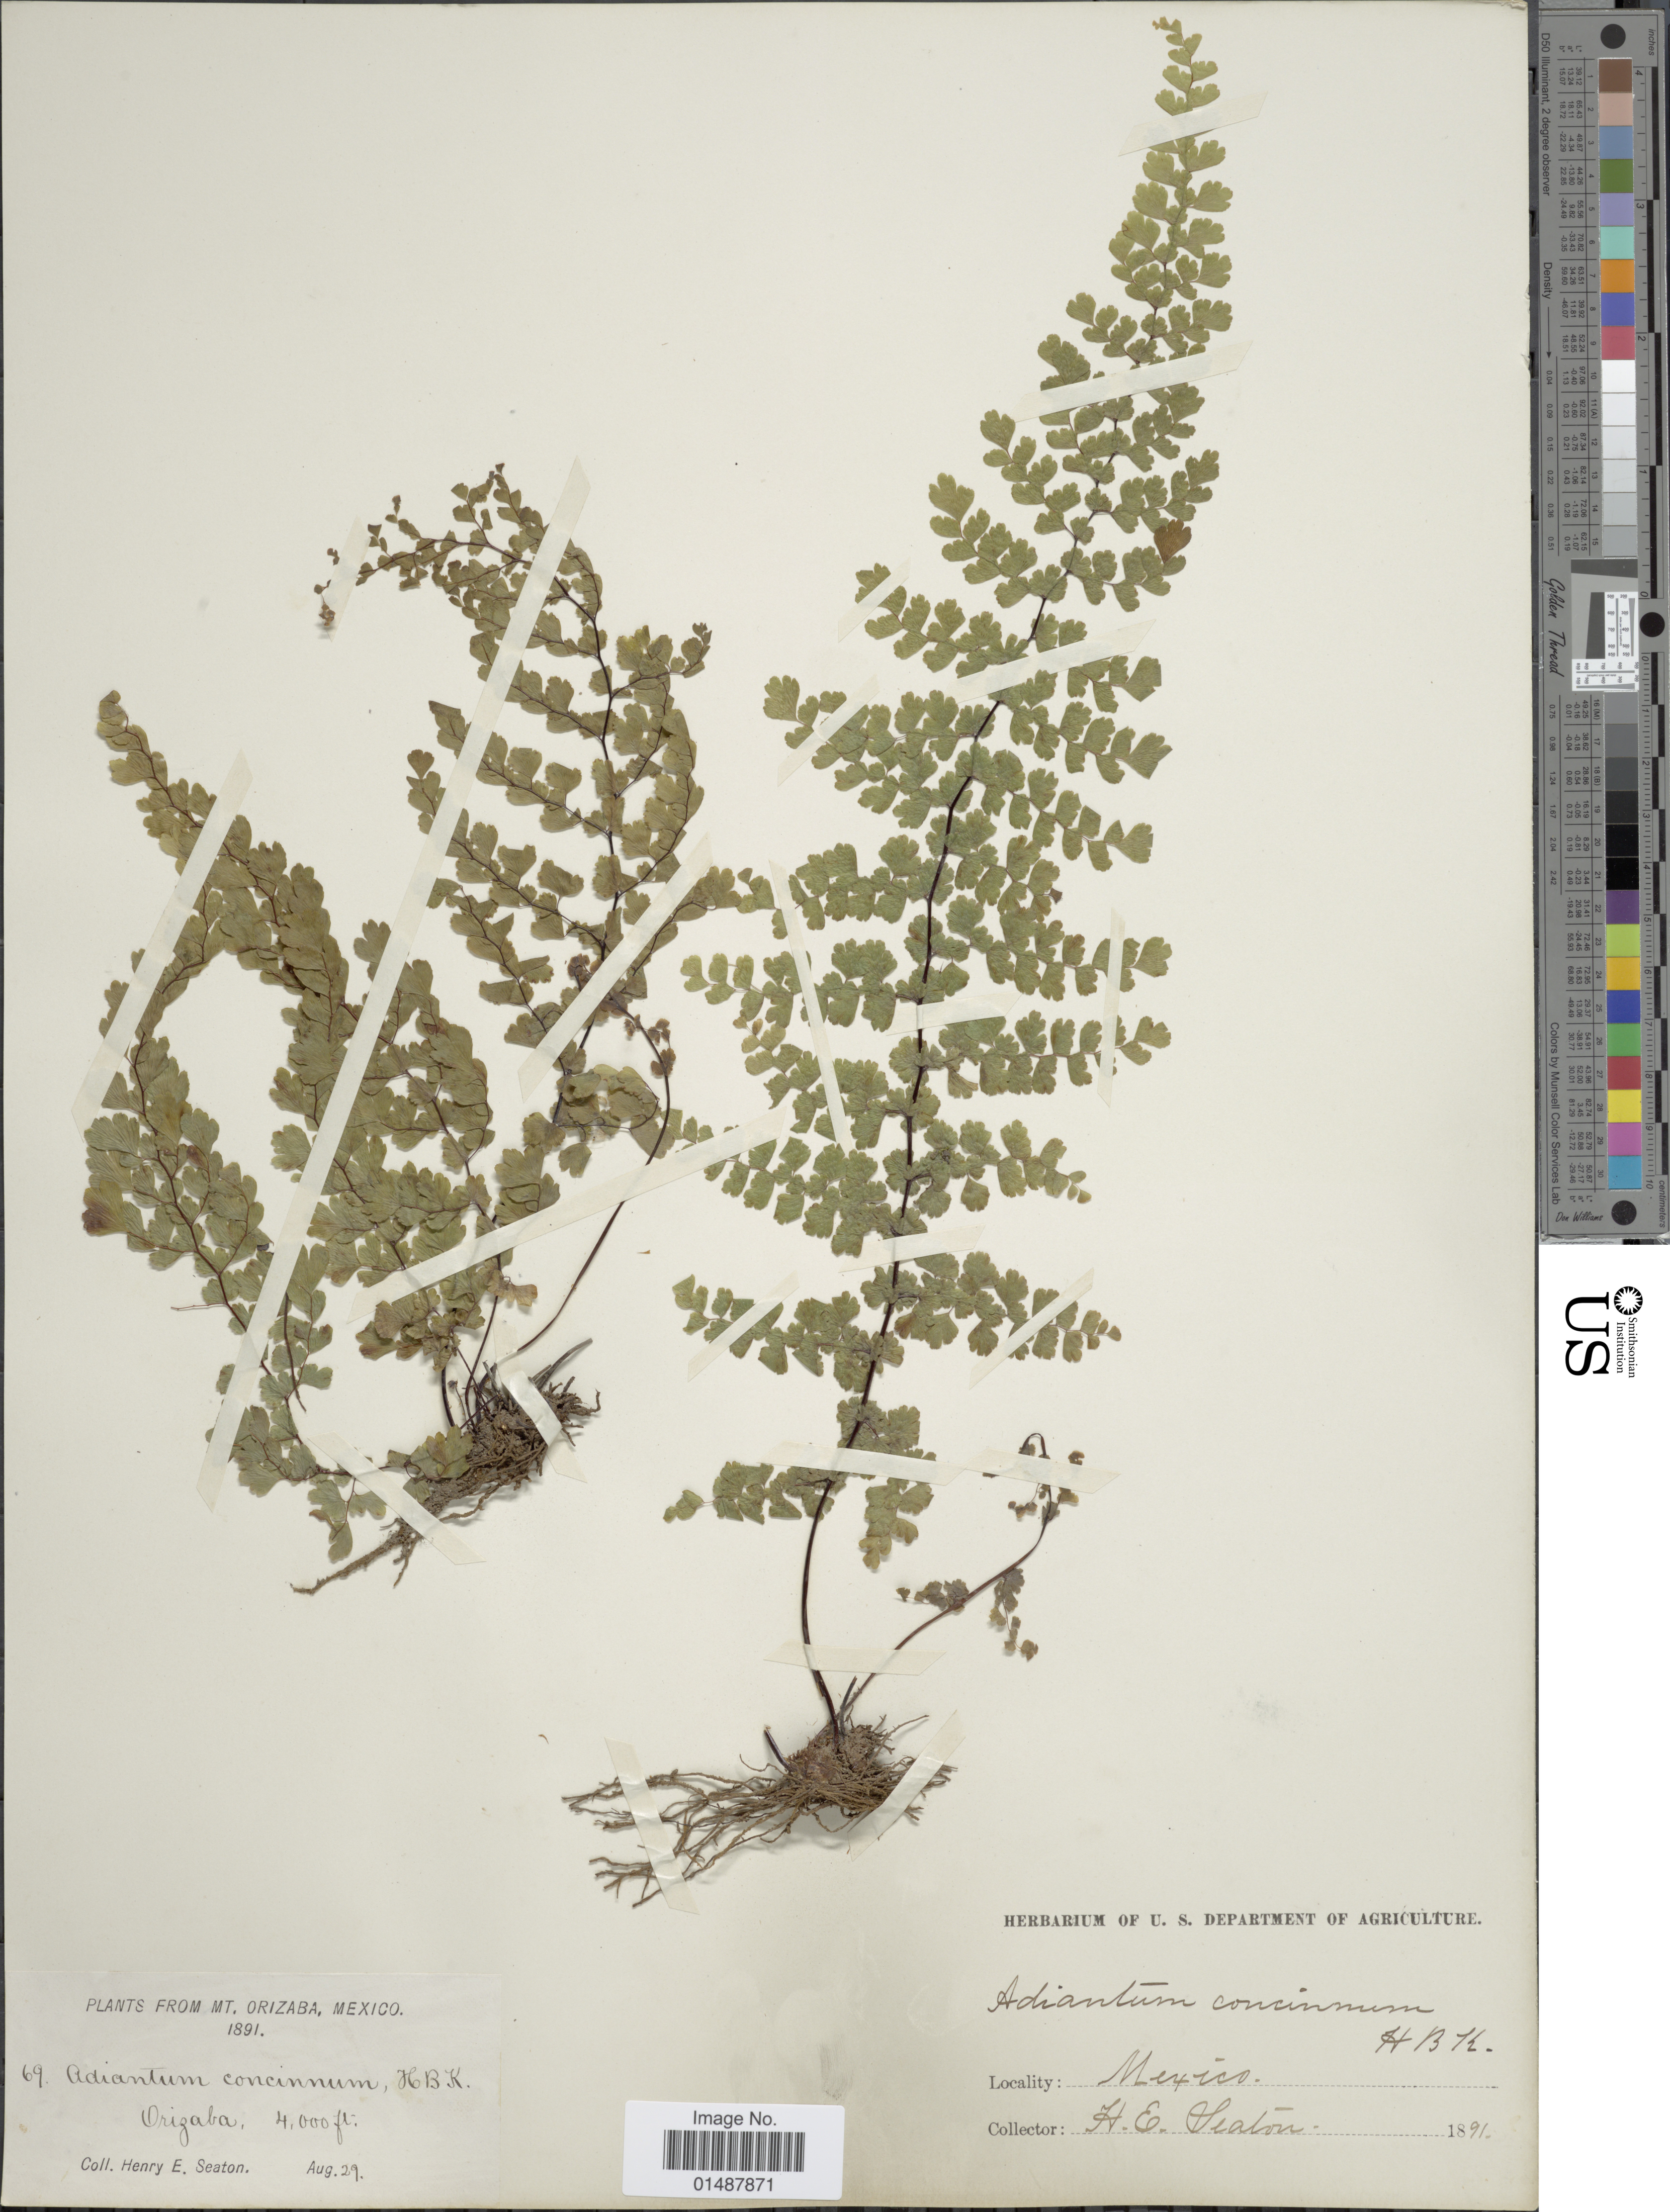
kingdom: Plantae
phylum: Tracheophyta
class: Polypodiopsida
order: Polypodiales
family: Pteridaceae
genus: Adiantum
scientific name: Adiantum concinnum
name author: Humb. & Bonpl. ex Willd.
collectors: H. Seaton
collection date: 1891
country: Mexico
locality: Mt. Orizaba, Mexico